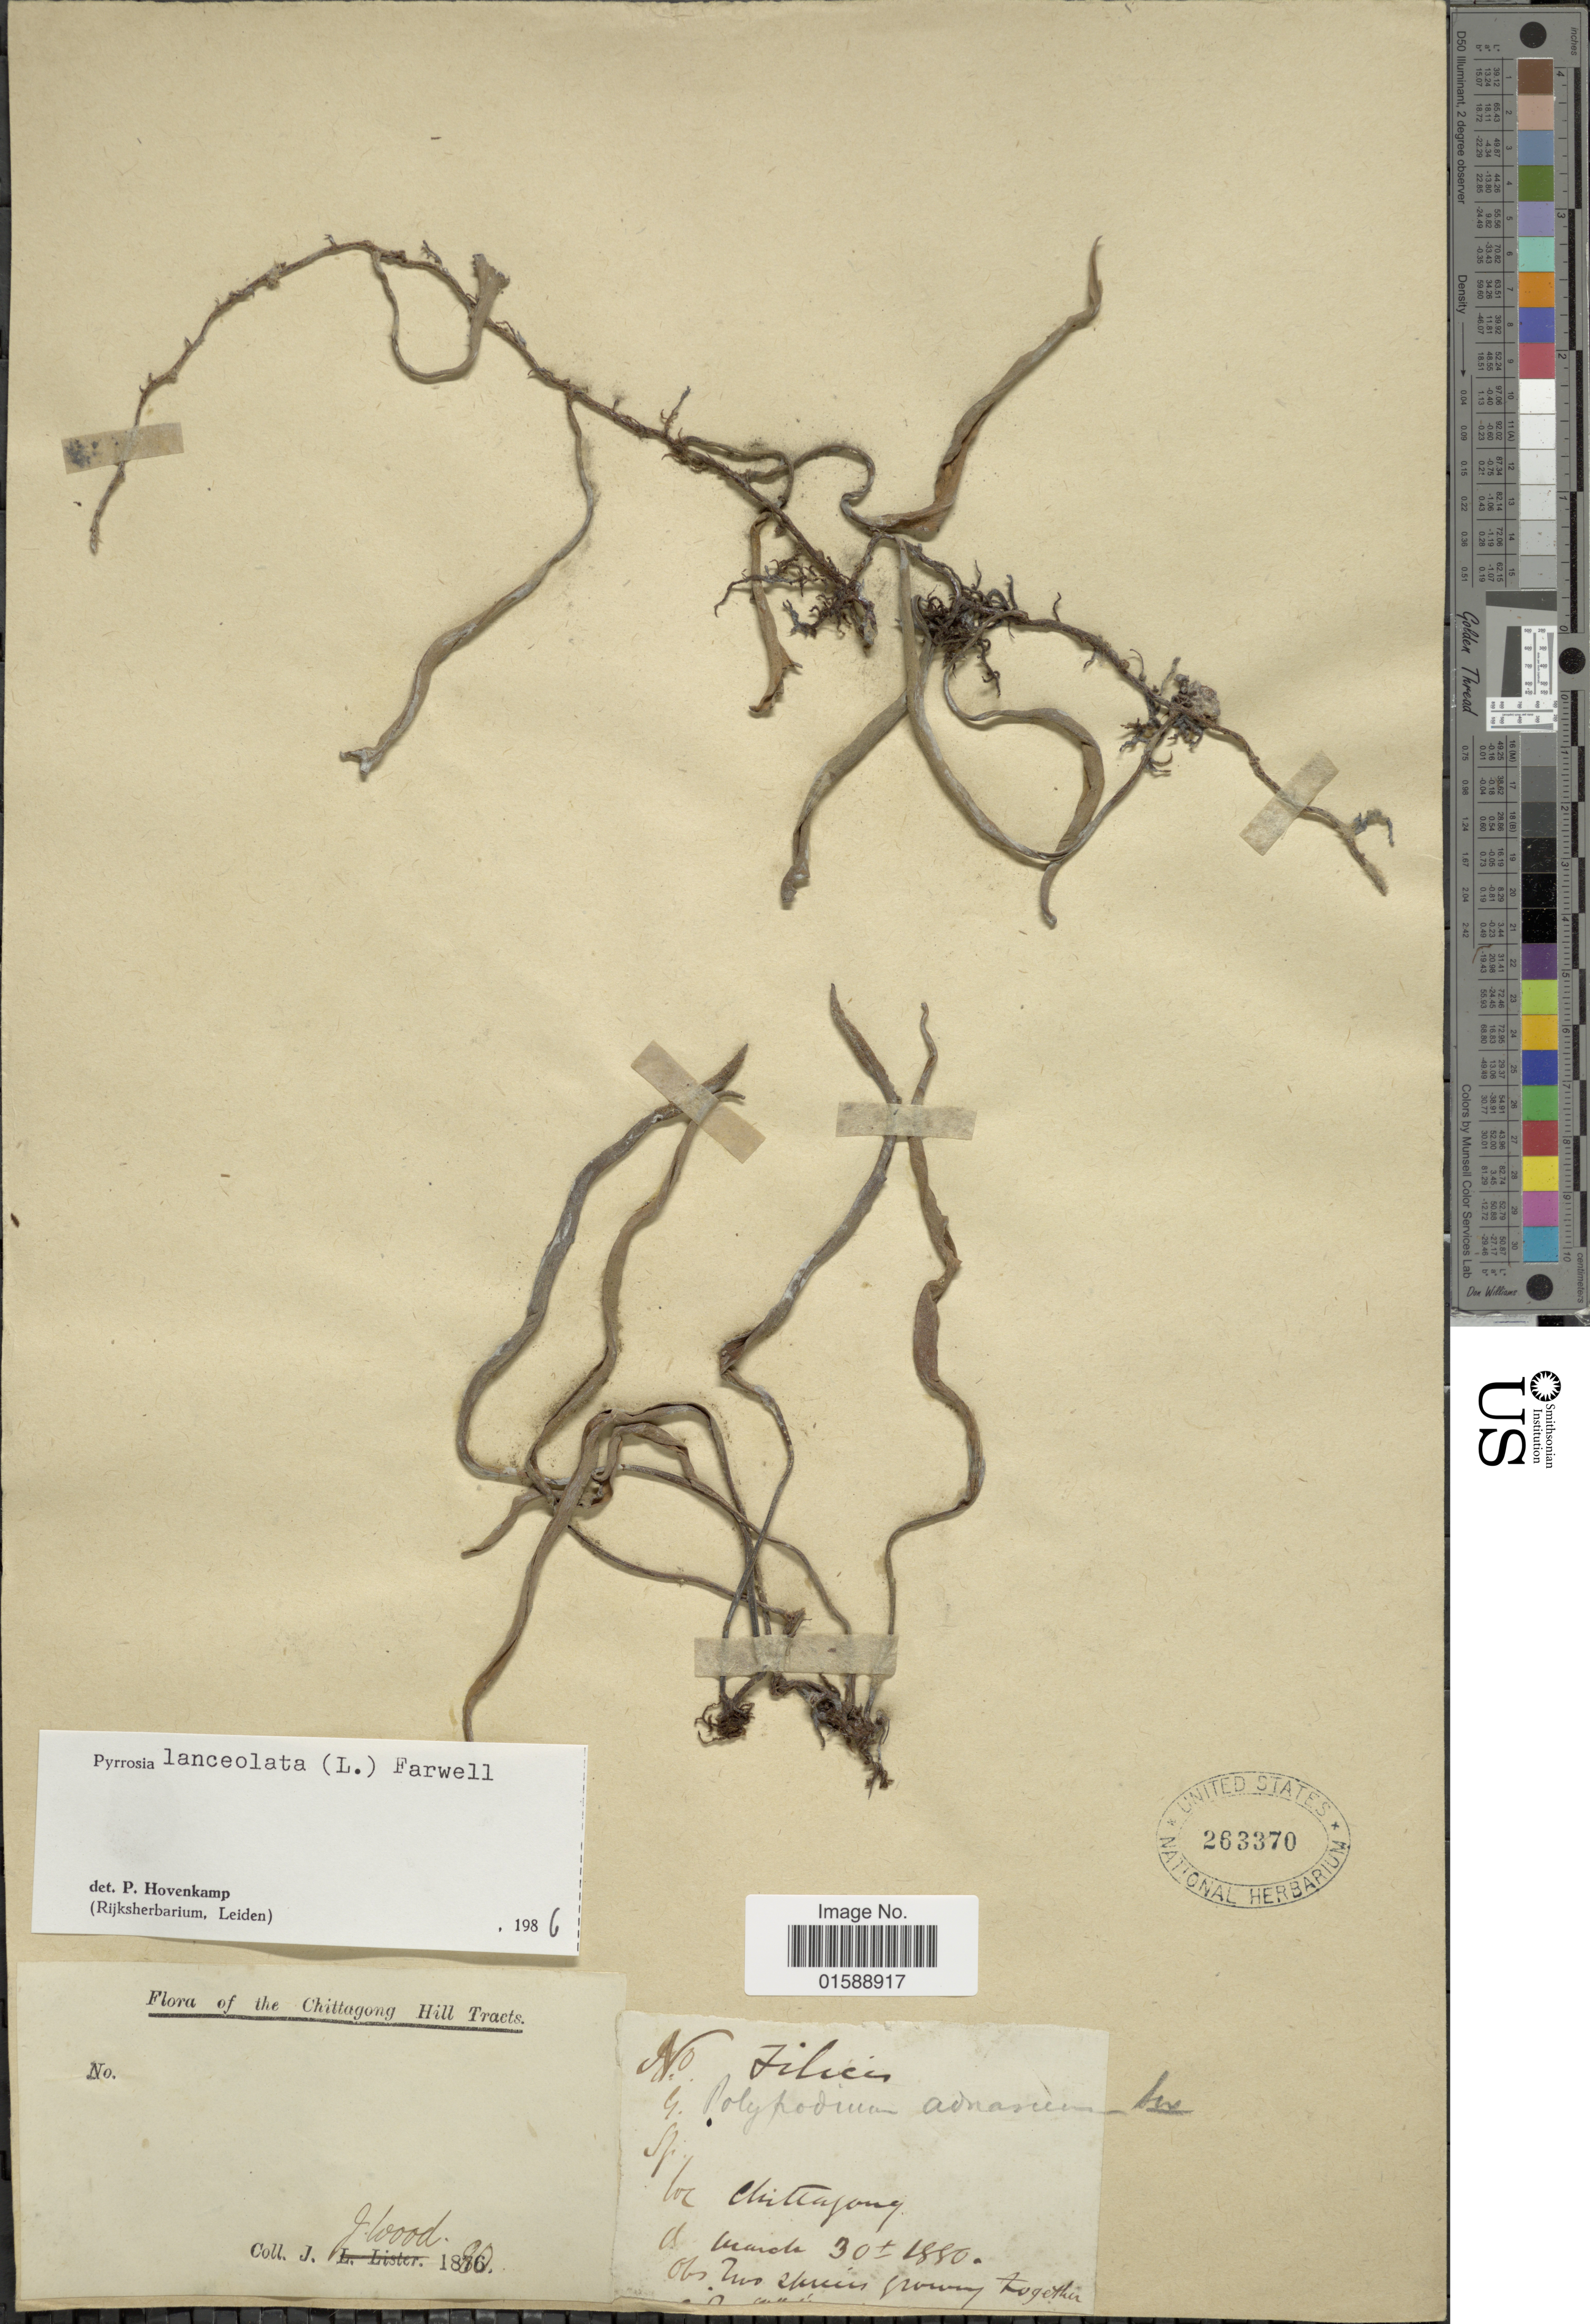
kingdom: Plantae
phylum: Tracheophyta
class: Polypodiopsida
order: Polypodiales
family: Polypodiaceae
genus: Pyrrosia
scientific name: Pyrrosia lanceolata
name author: (L.) Farw.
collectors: J. Wood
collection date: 1880-03-30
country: Bangladesh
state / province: Chittagong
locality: Chittagong Hill Tracts [interpreted]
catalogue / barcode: US 263370